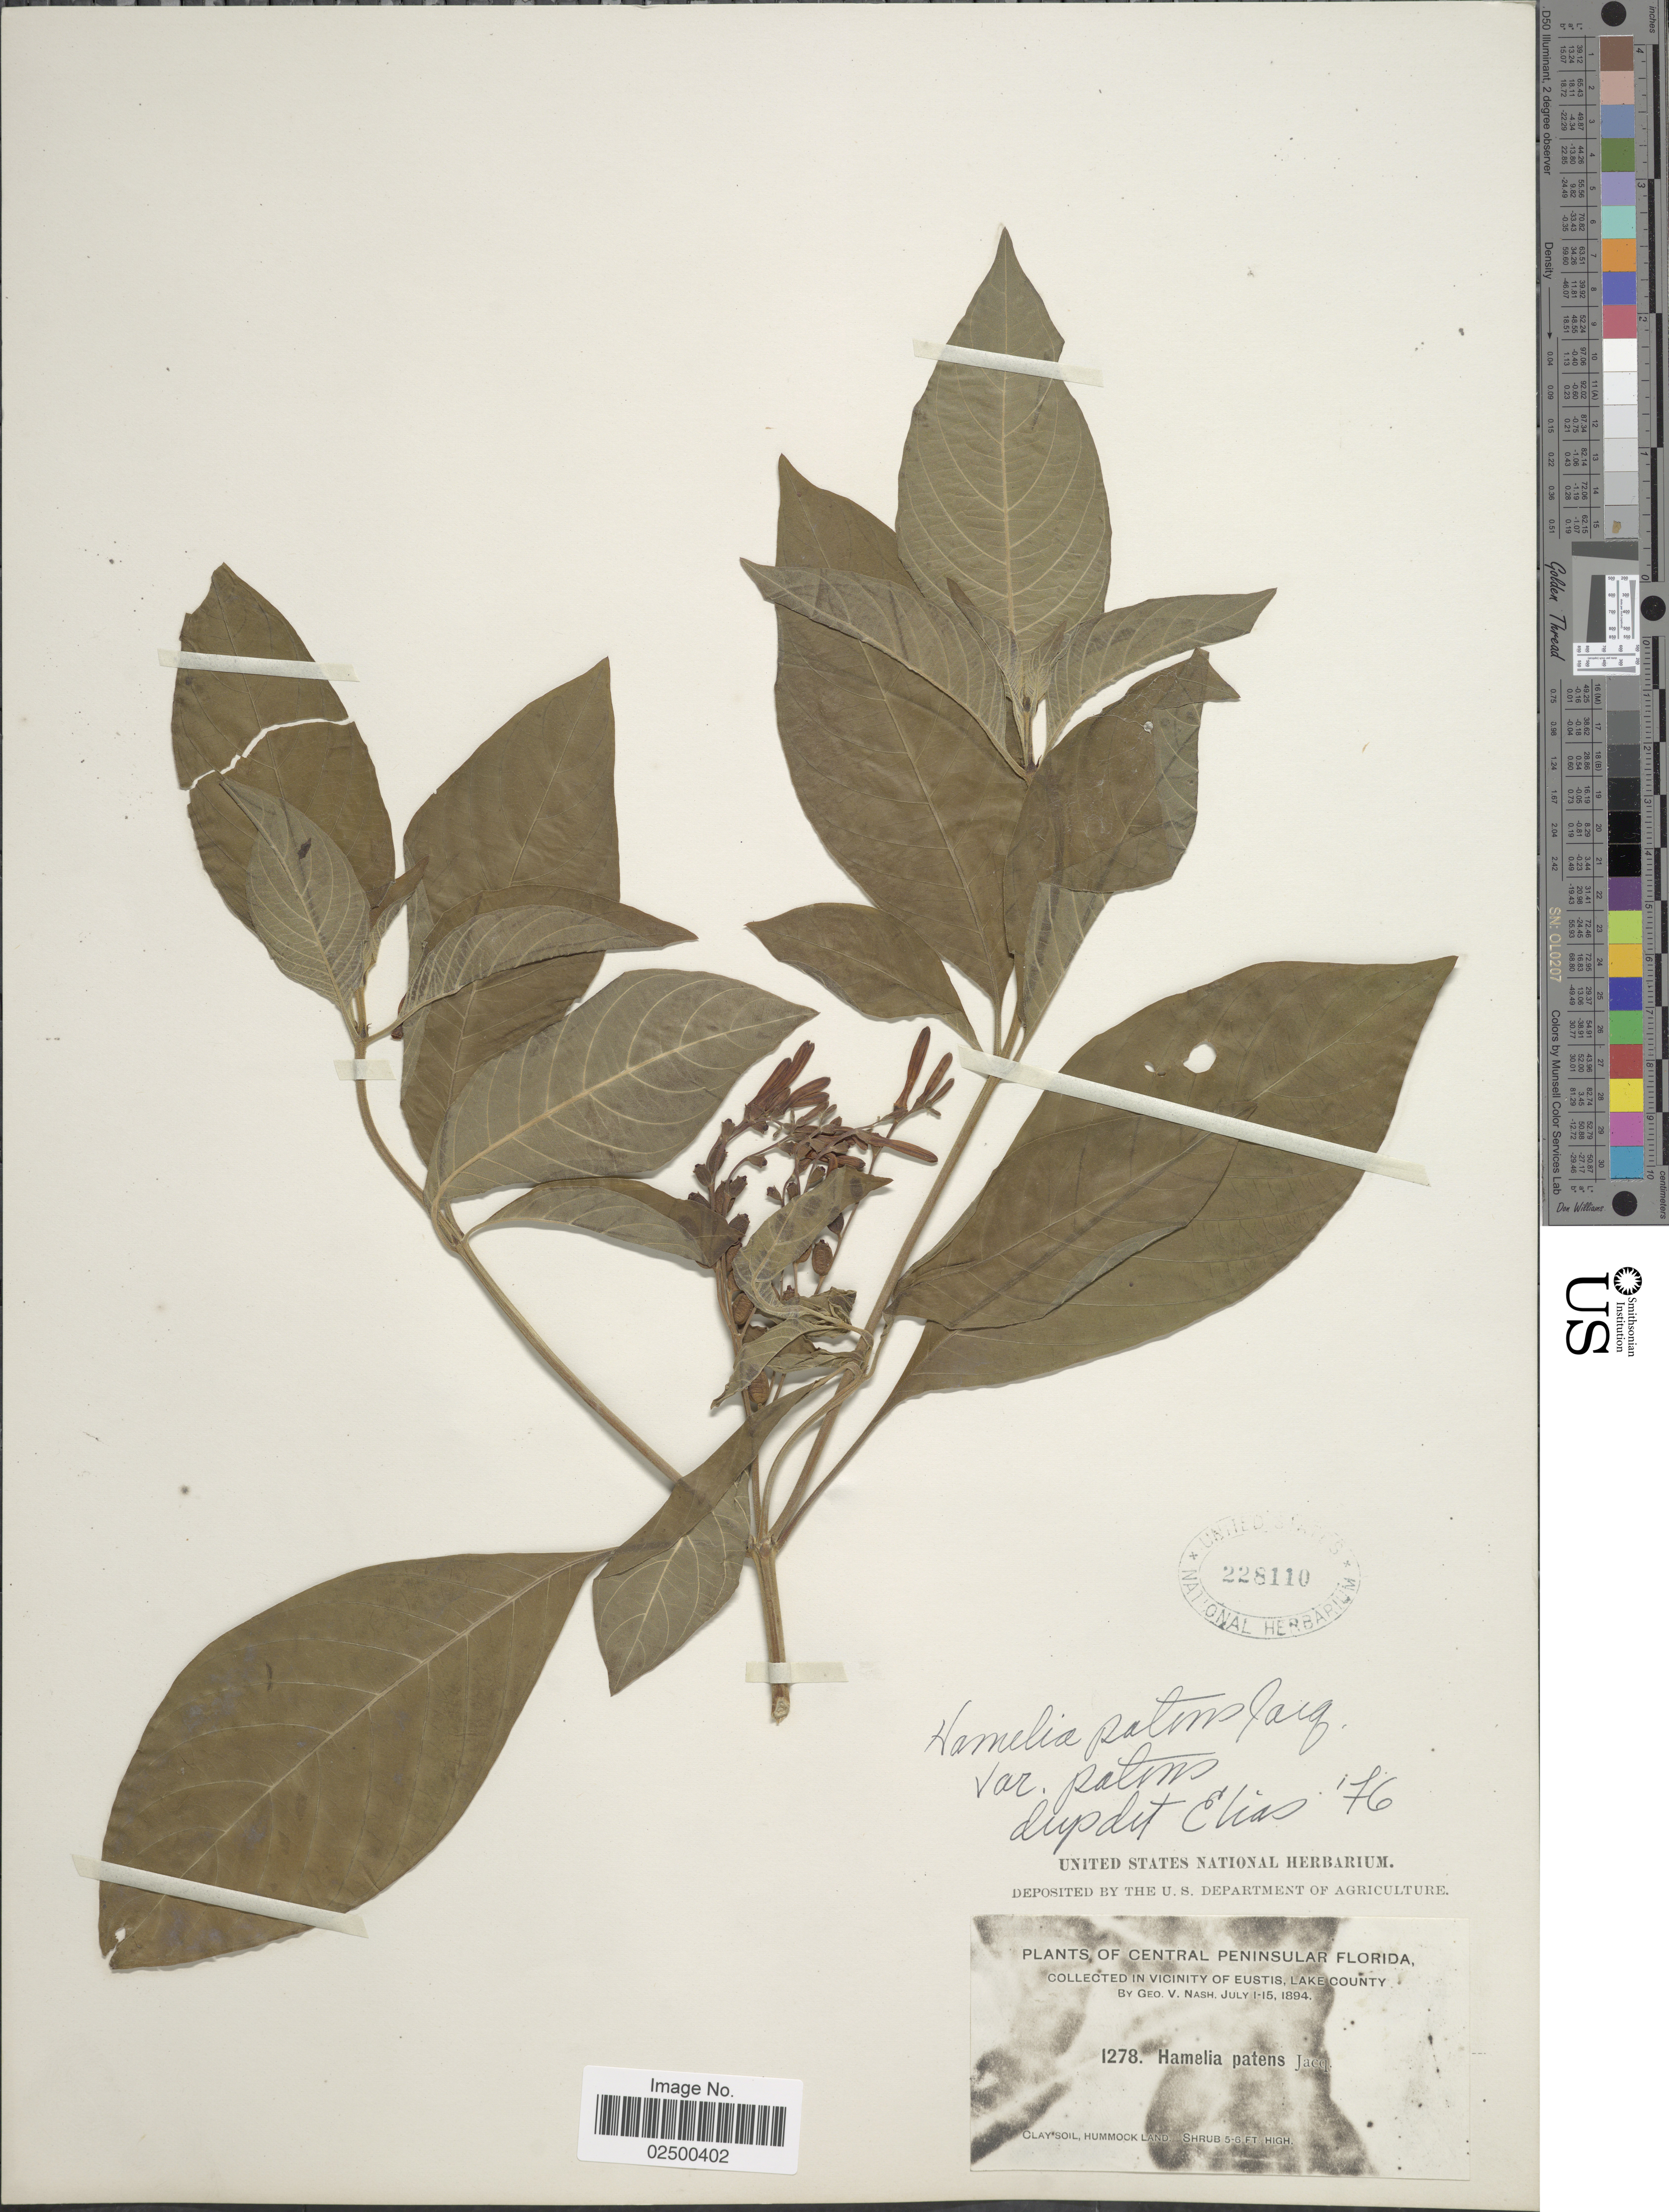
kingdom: Plantae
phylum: Tracheophyta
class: Magnoliopsida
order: Gentianales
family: Rubiaceae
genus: Hamelia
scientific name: Hamelia patens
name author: Jacq.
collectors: G. V. Nash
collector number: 1278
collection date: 1894-07-01/1894-07-15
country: United States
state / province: Florida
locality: Central Peninsular Florida, In Vicinity of Eustis, Lake County, Hummlock land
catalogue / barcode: US 228110